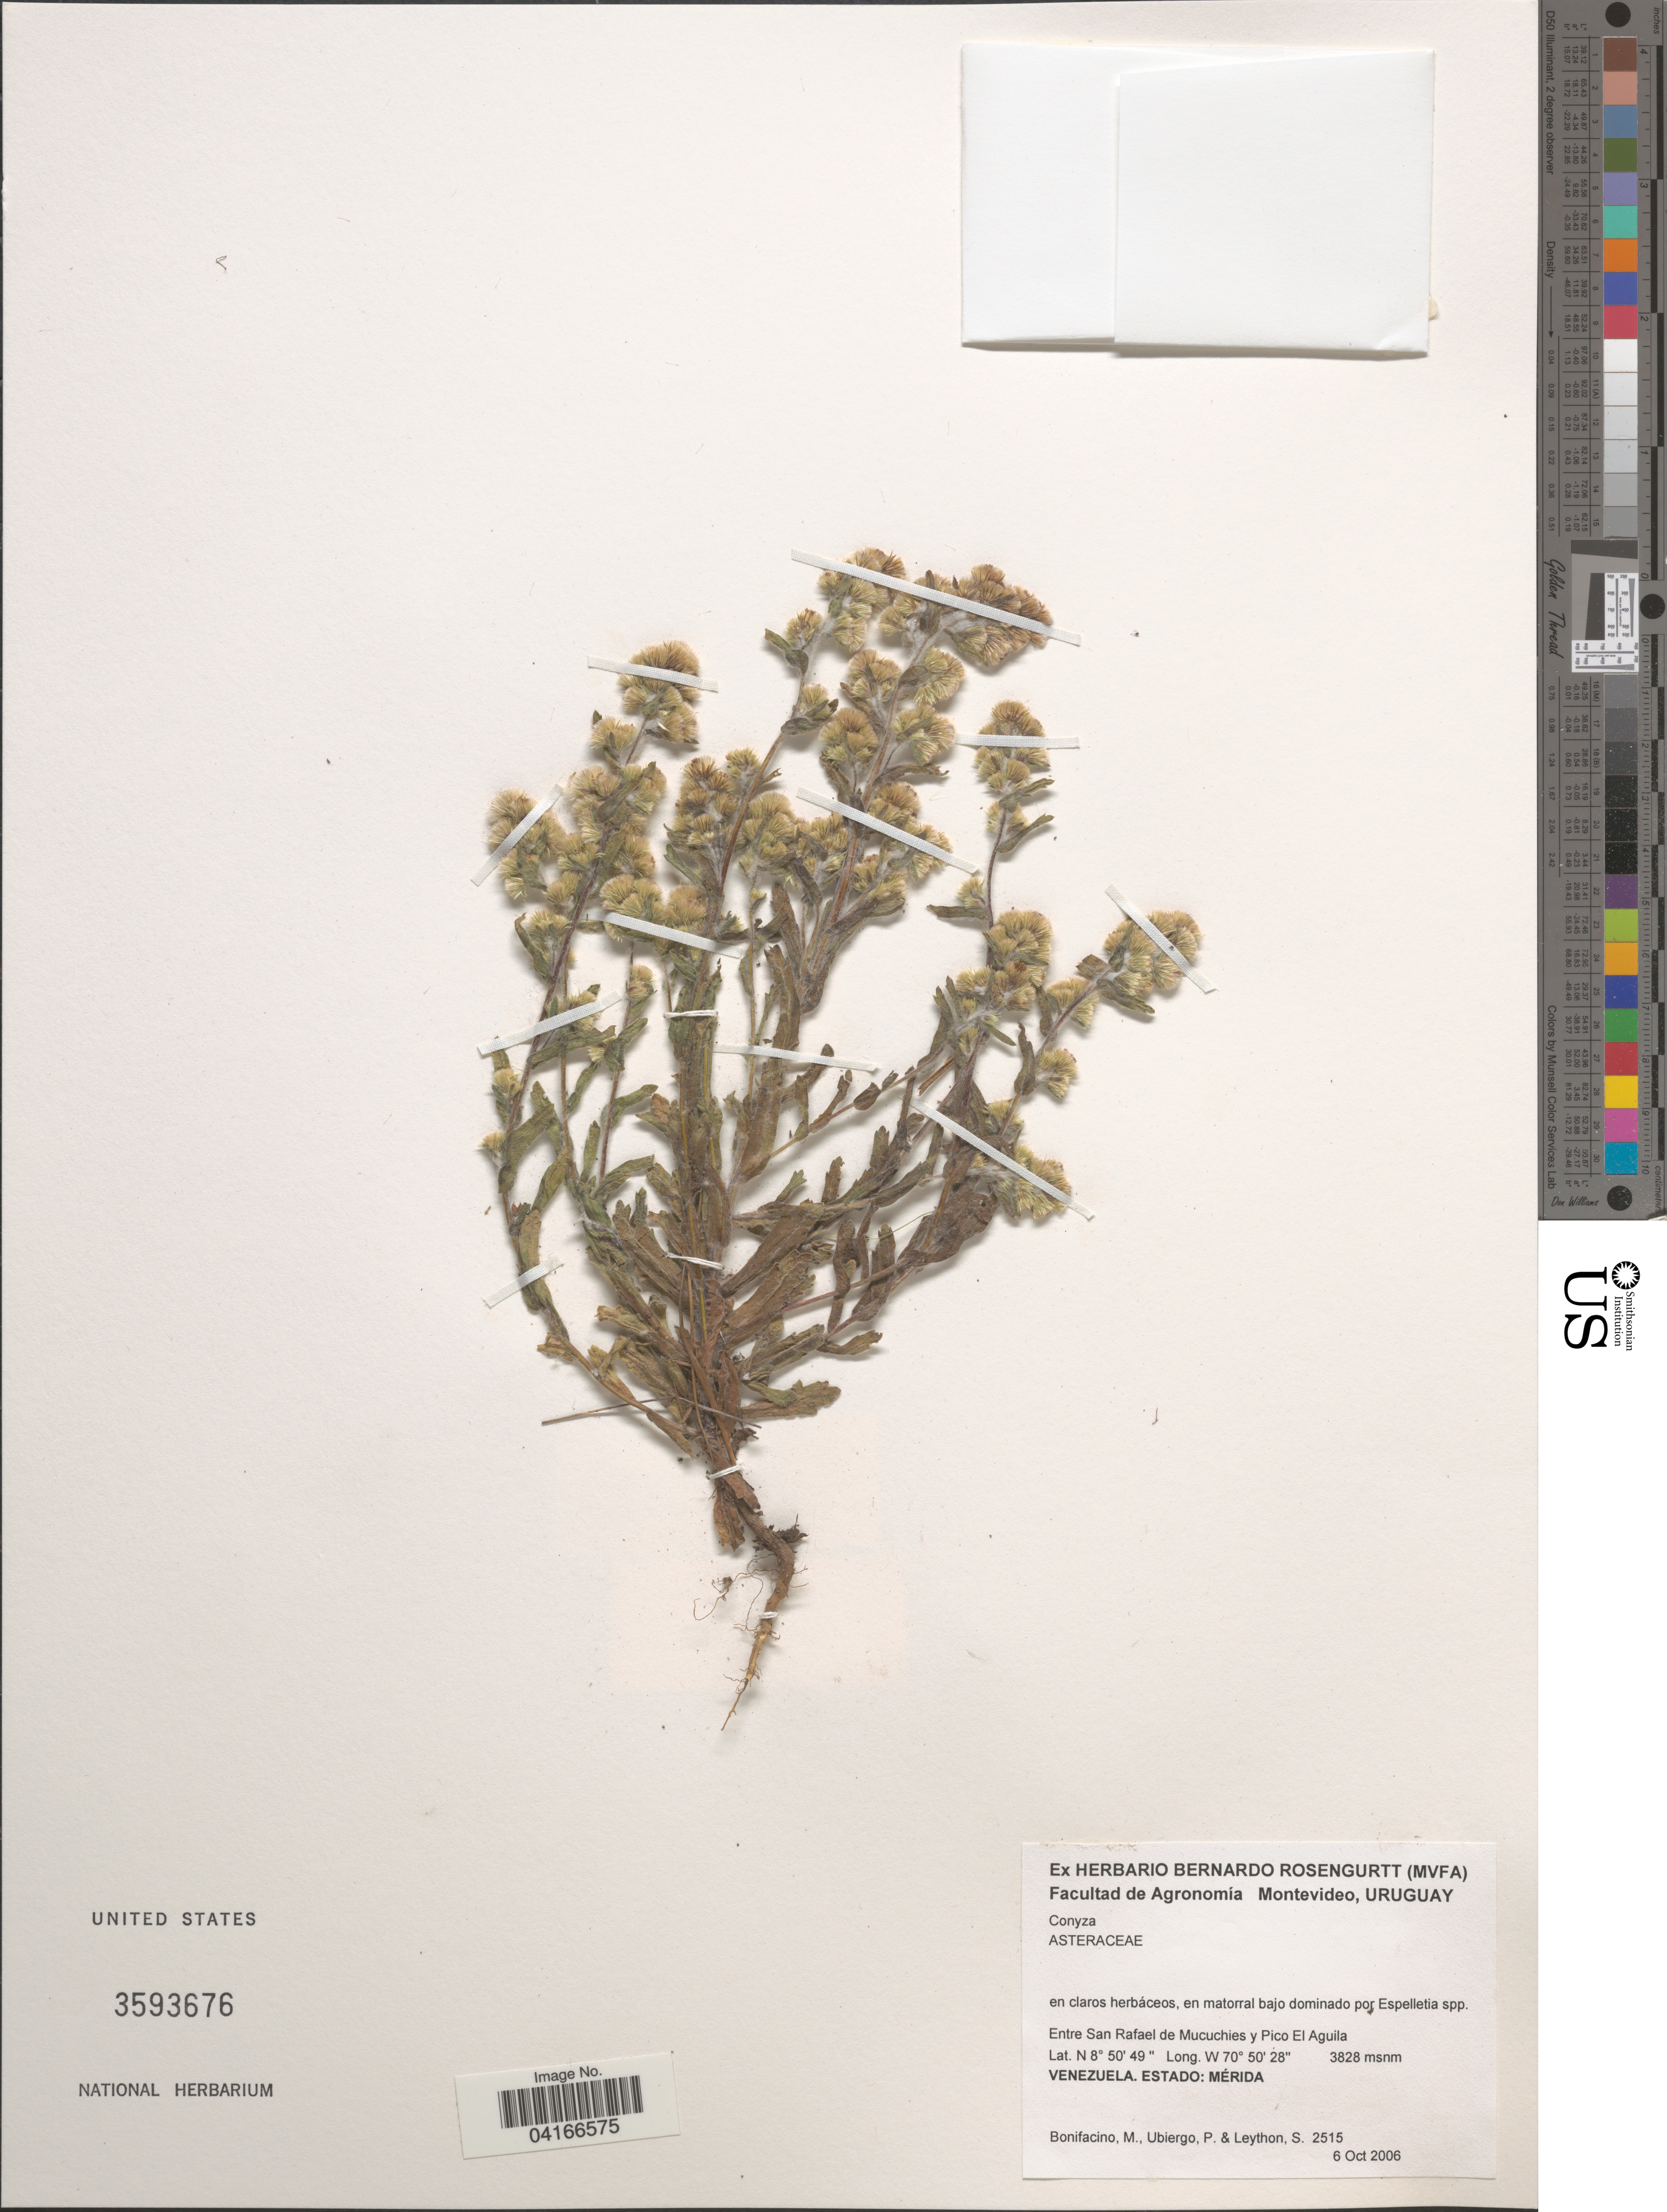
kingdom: Plantae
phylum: Tracheophyta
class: Magnoliopsida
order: Asterales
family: Asteraceae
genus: Conyza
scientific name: Conyza sp.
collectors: M. Bonifacino, P. Ubiergo & S. Leython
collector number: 2515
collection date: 2006-10-06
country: Venezuela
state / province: Merida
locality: Entre San Rafael de Mucuchies y Pico El Aguila.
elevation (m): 3828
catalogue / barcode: US 3593676